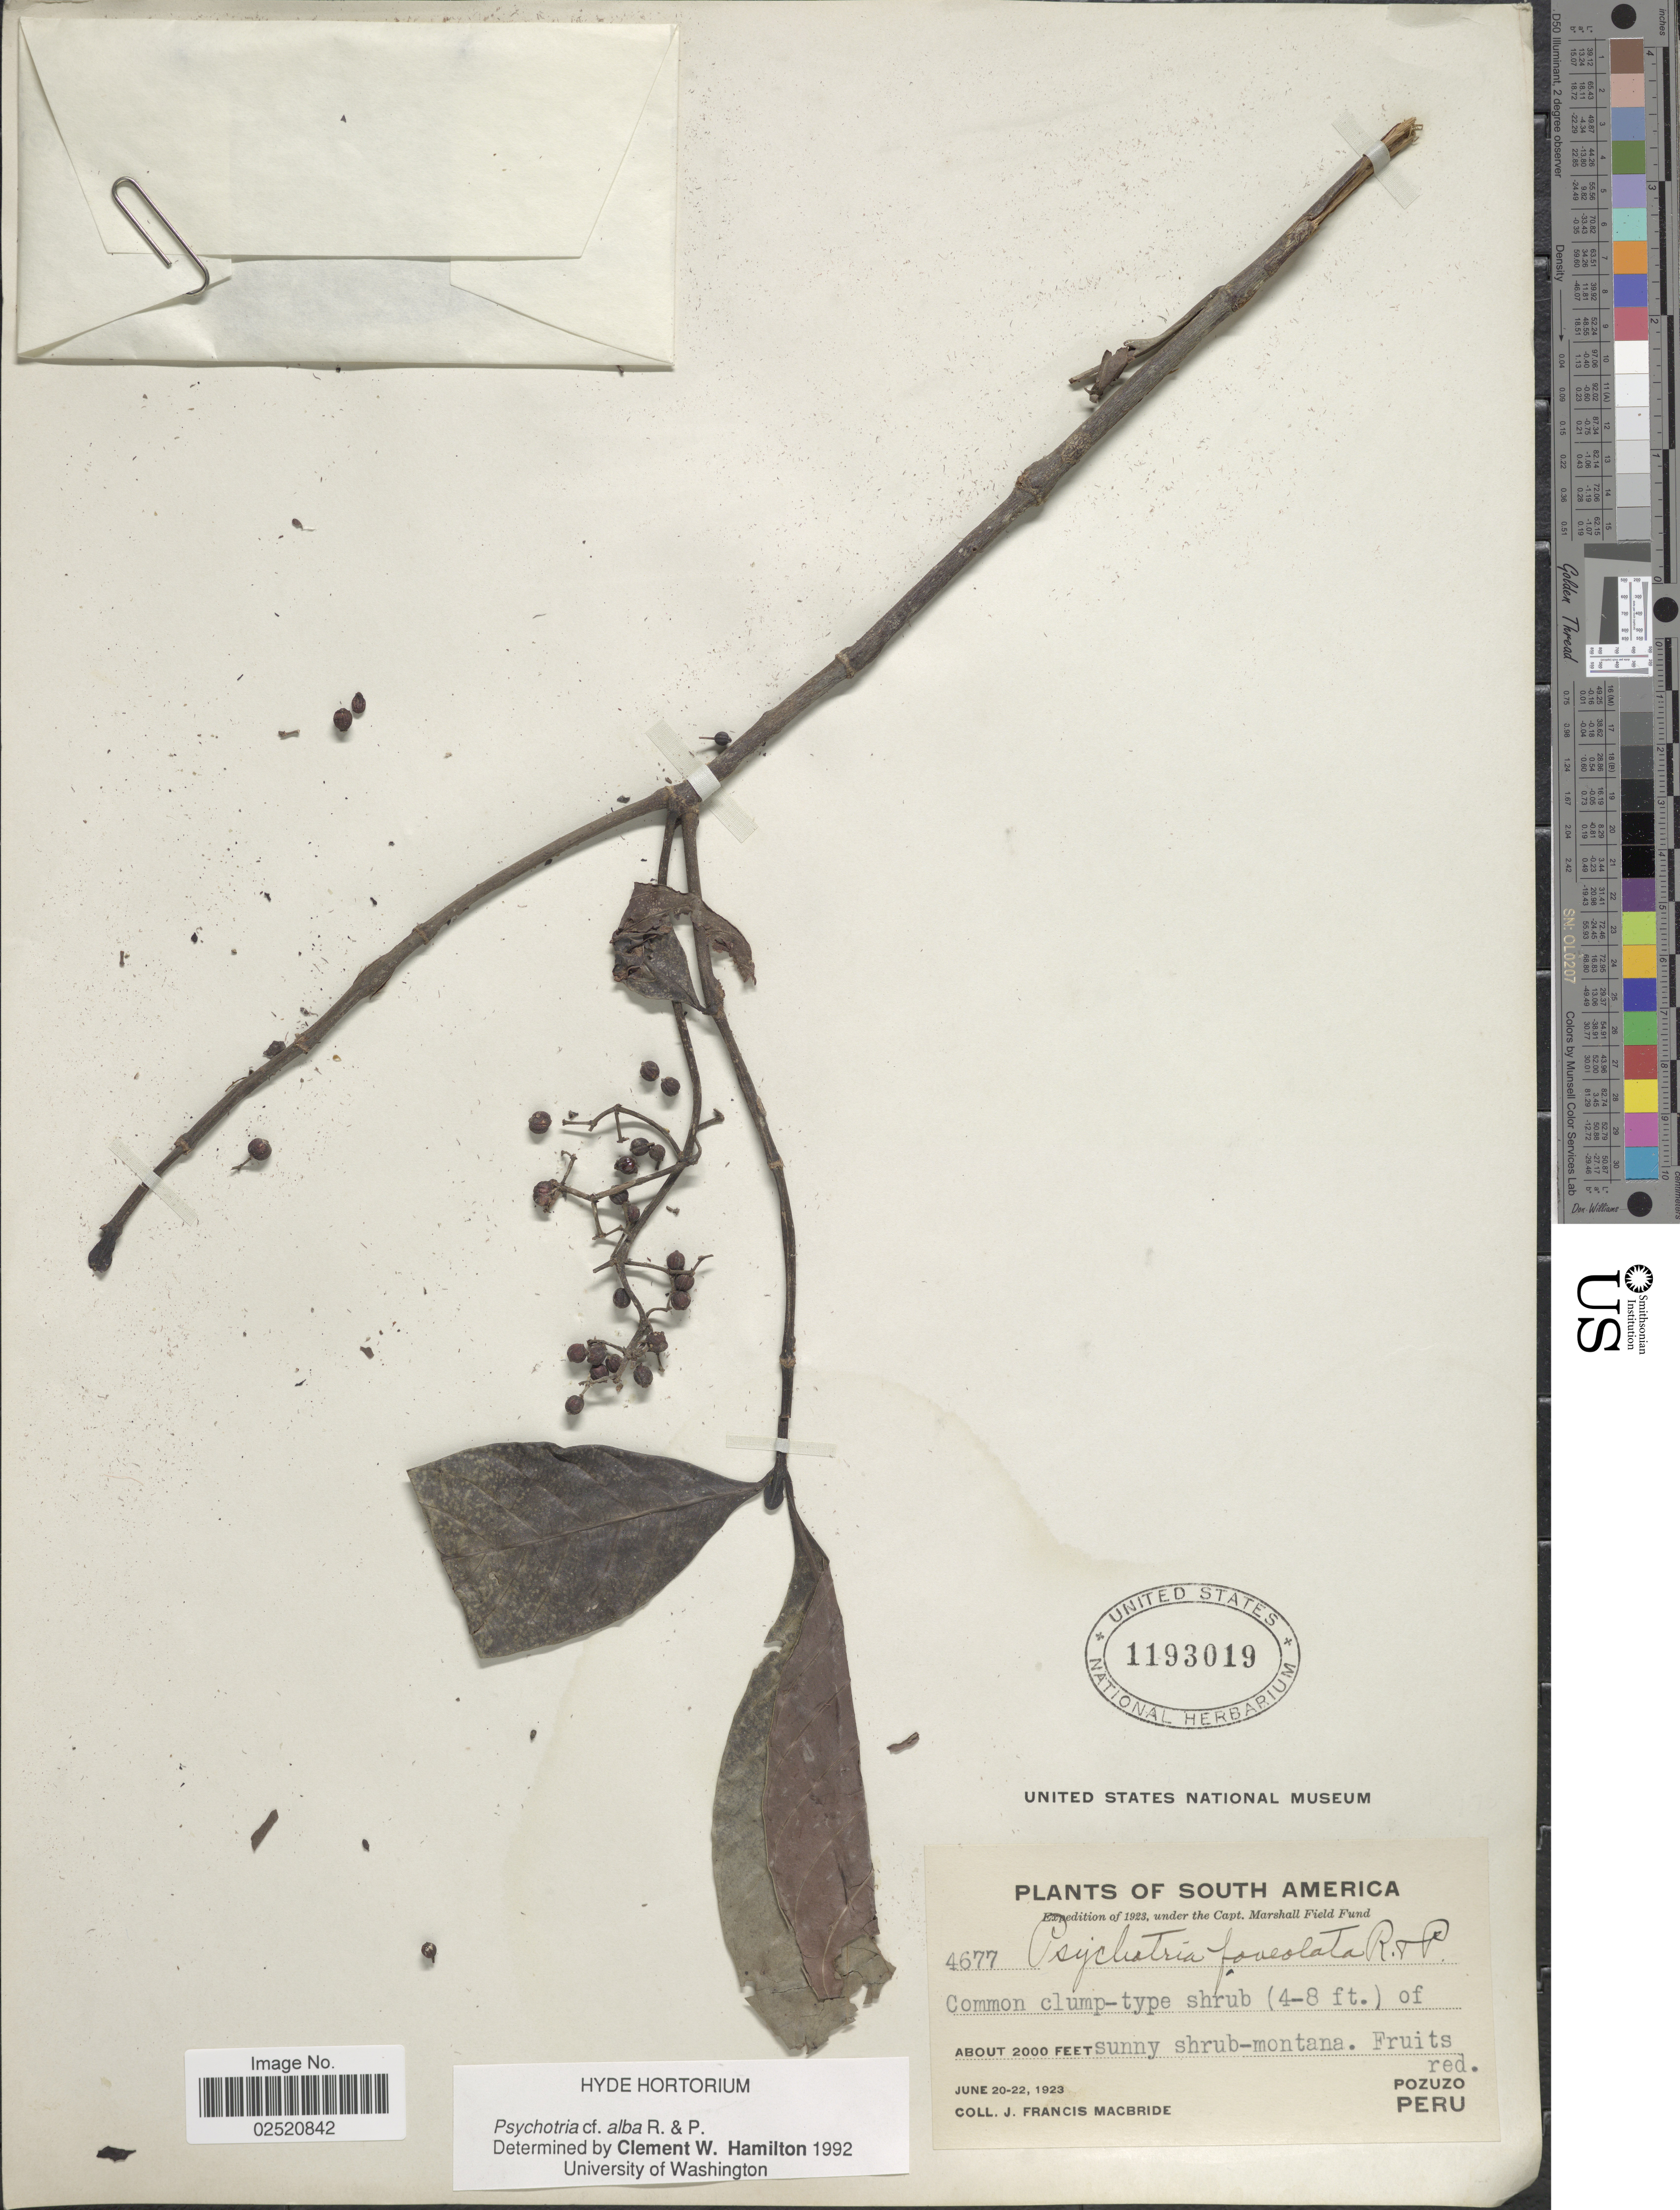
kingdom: Plantae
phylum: Tracheophyta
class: Magnoliopsida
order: Gentianales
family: Rubiaceae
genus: Psychotria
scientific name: Psychotria alba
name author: Ruiz & Pav.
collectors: J. F. Macbride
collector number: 4677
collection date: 1923-06-20/1923-06-22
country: Peru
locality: Pozuzu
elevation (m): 610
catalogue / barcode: US 1193019